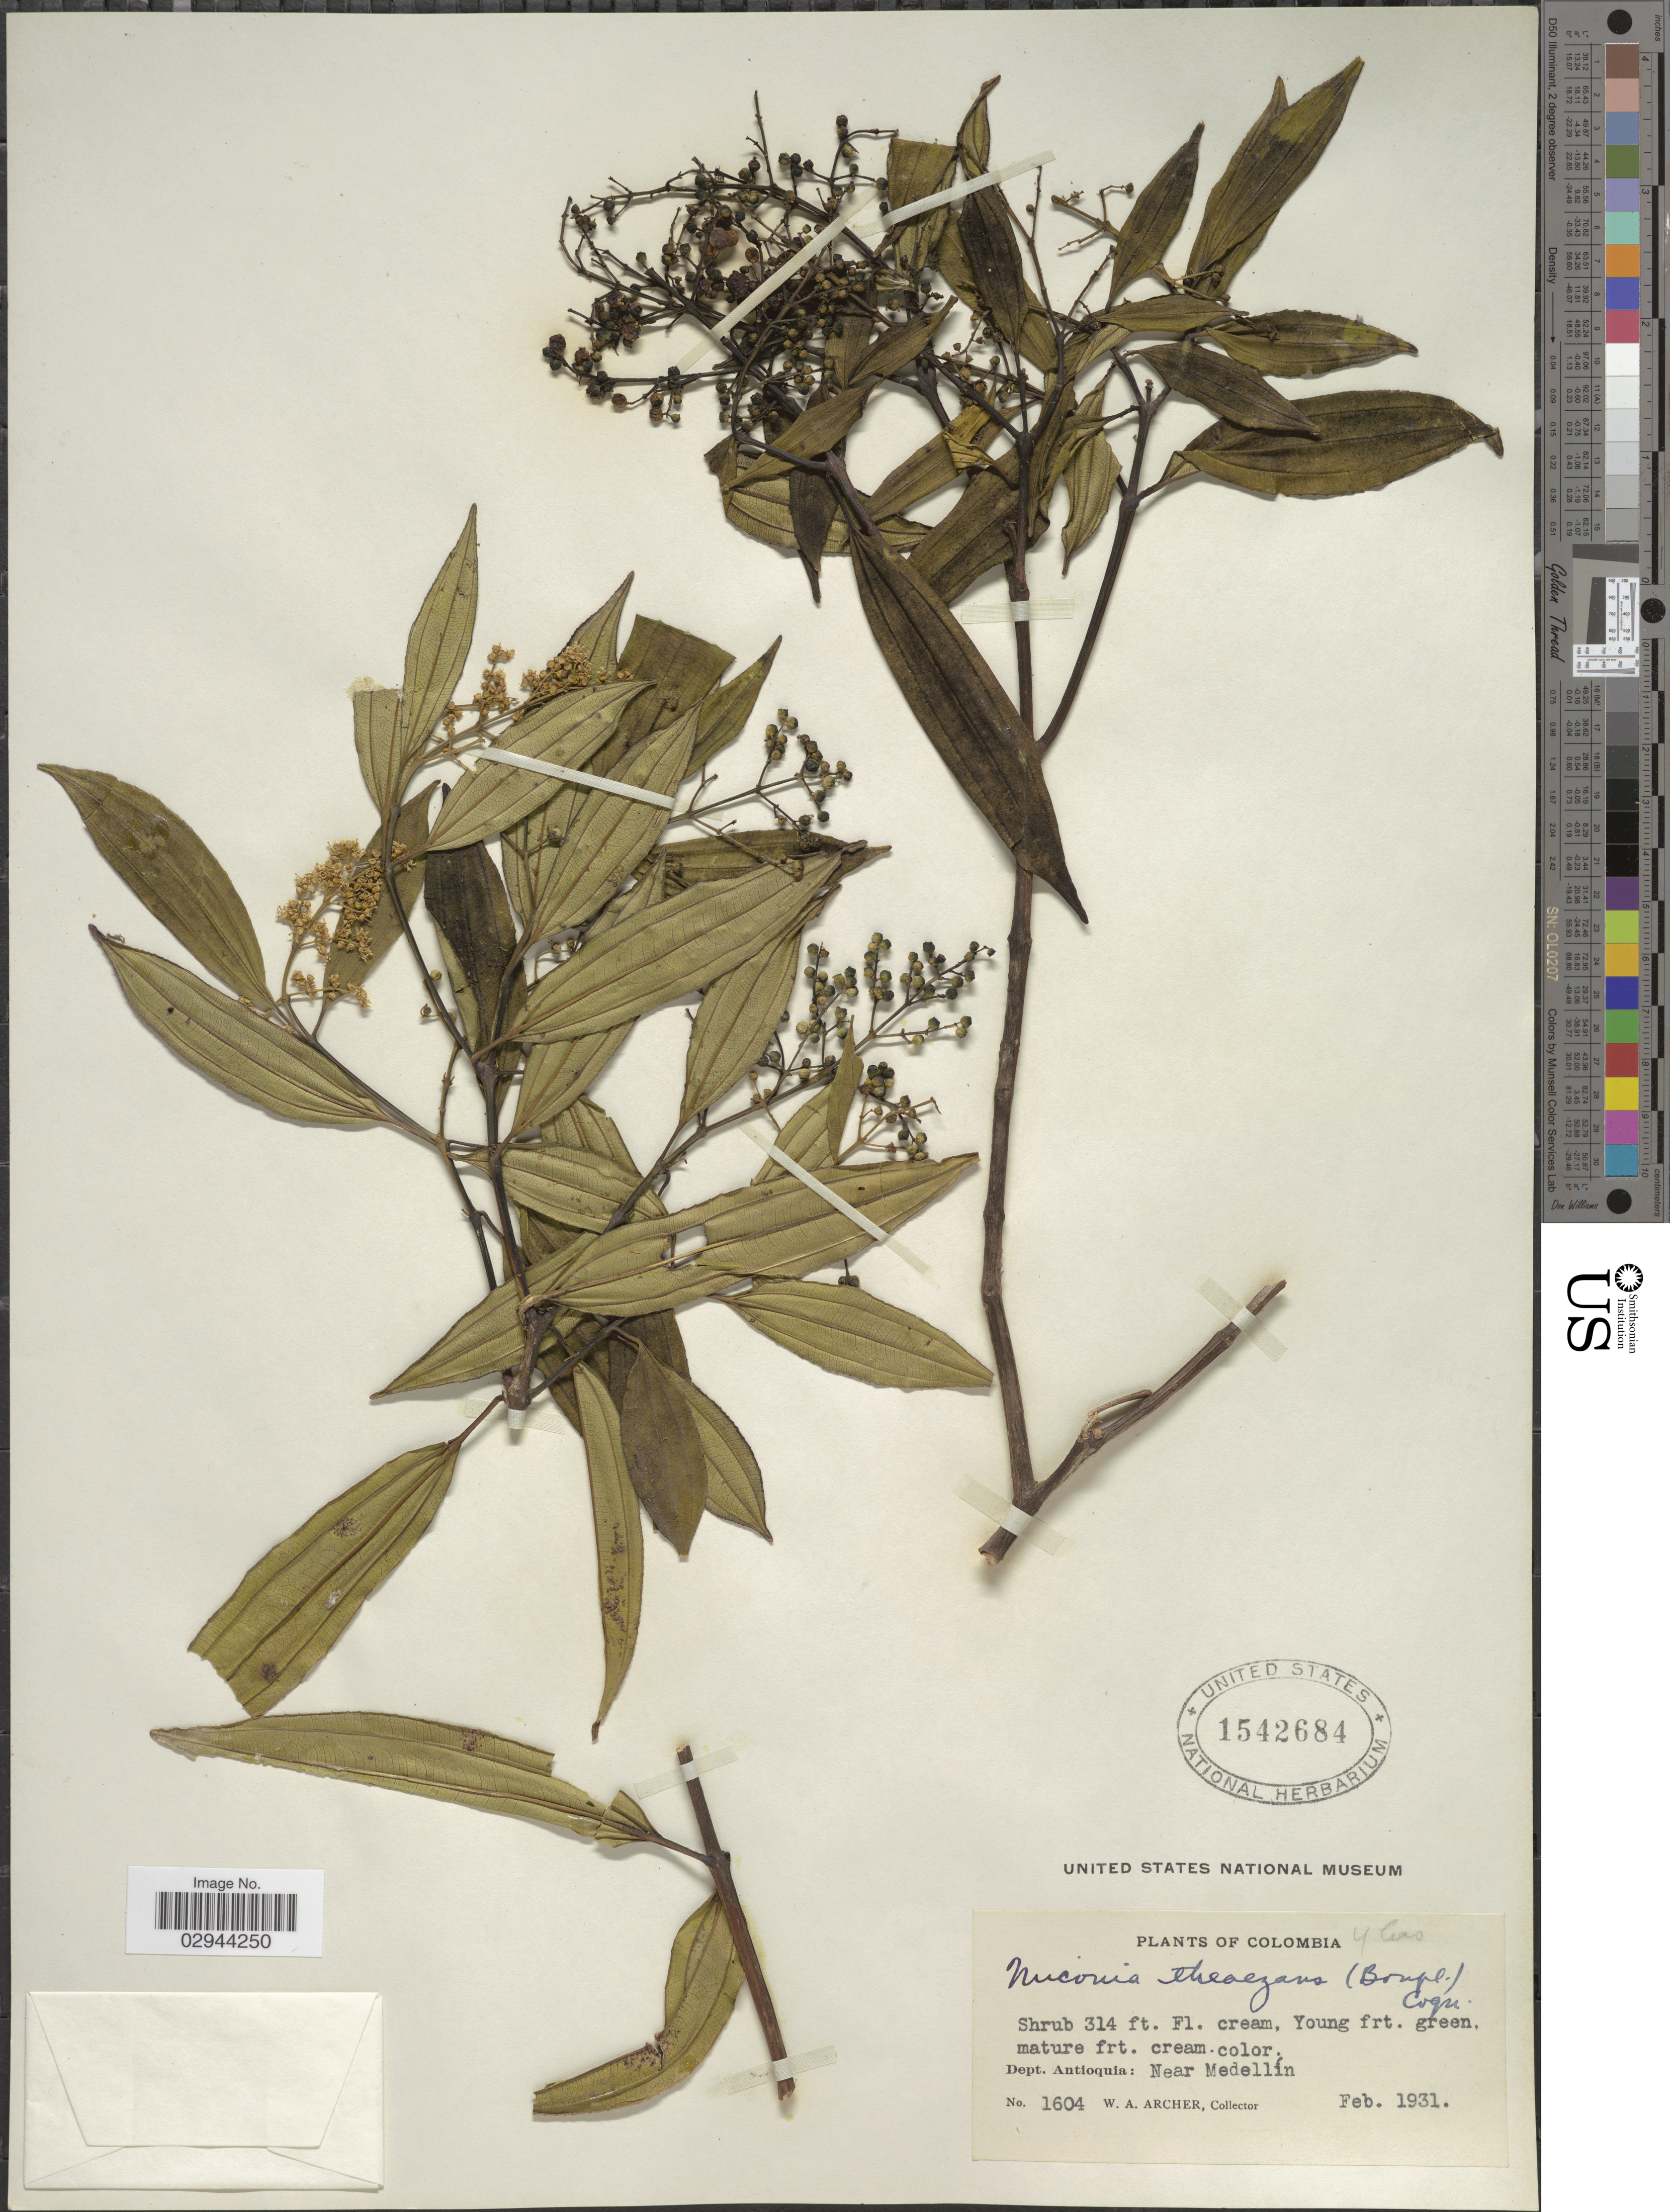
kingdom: Plantae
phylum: Tracheophyta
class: Magnoliopsida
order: Myrtales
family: Melastomataceae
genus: Miconia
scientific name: Miconia theizans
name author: (Bonpl.) Cogn.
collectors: W. Archer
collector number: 1604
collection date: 1931-02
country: Colombia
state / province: Antioquia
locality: Dept. Antioquia, Near Medellín.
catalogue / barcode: US 1542684